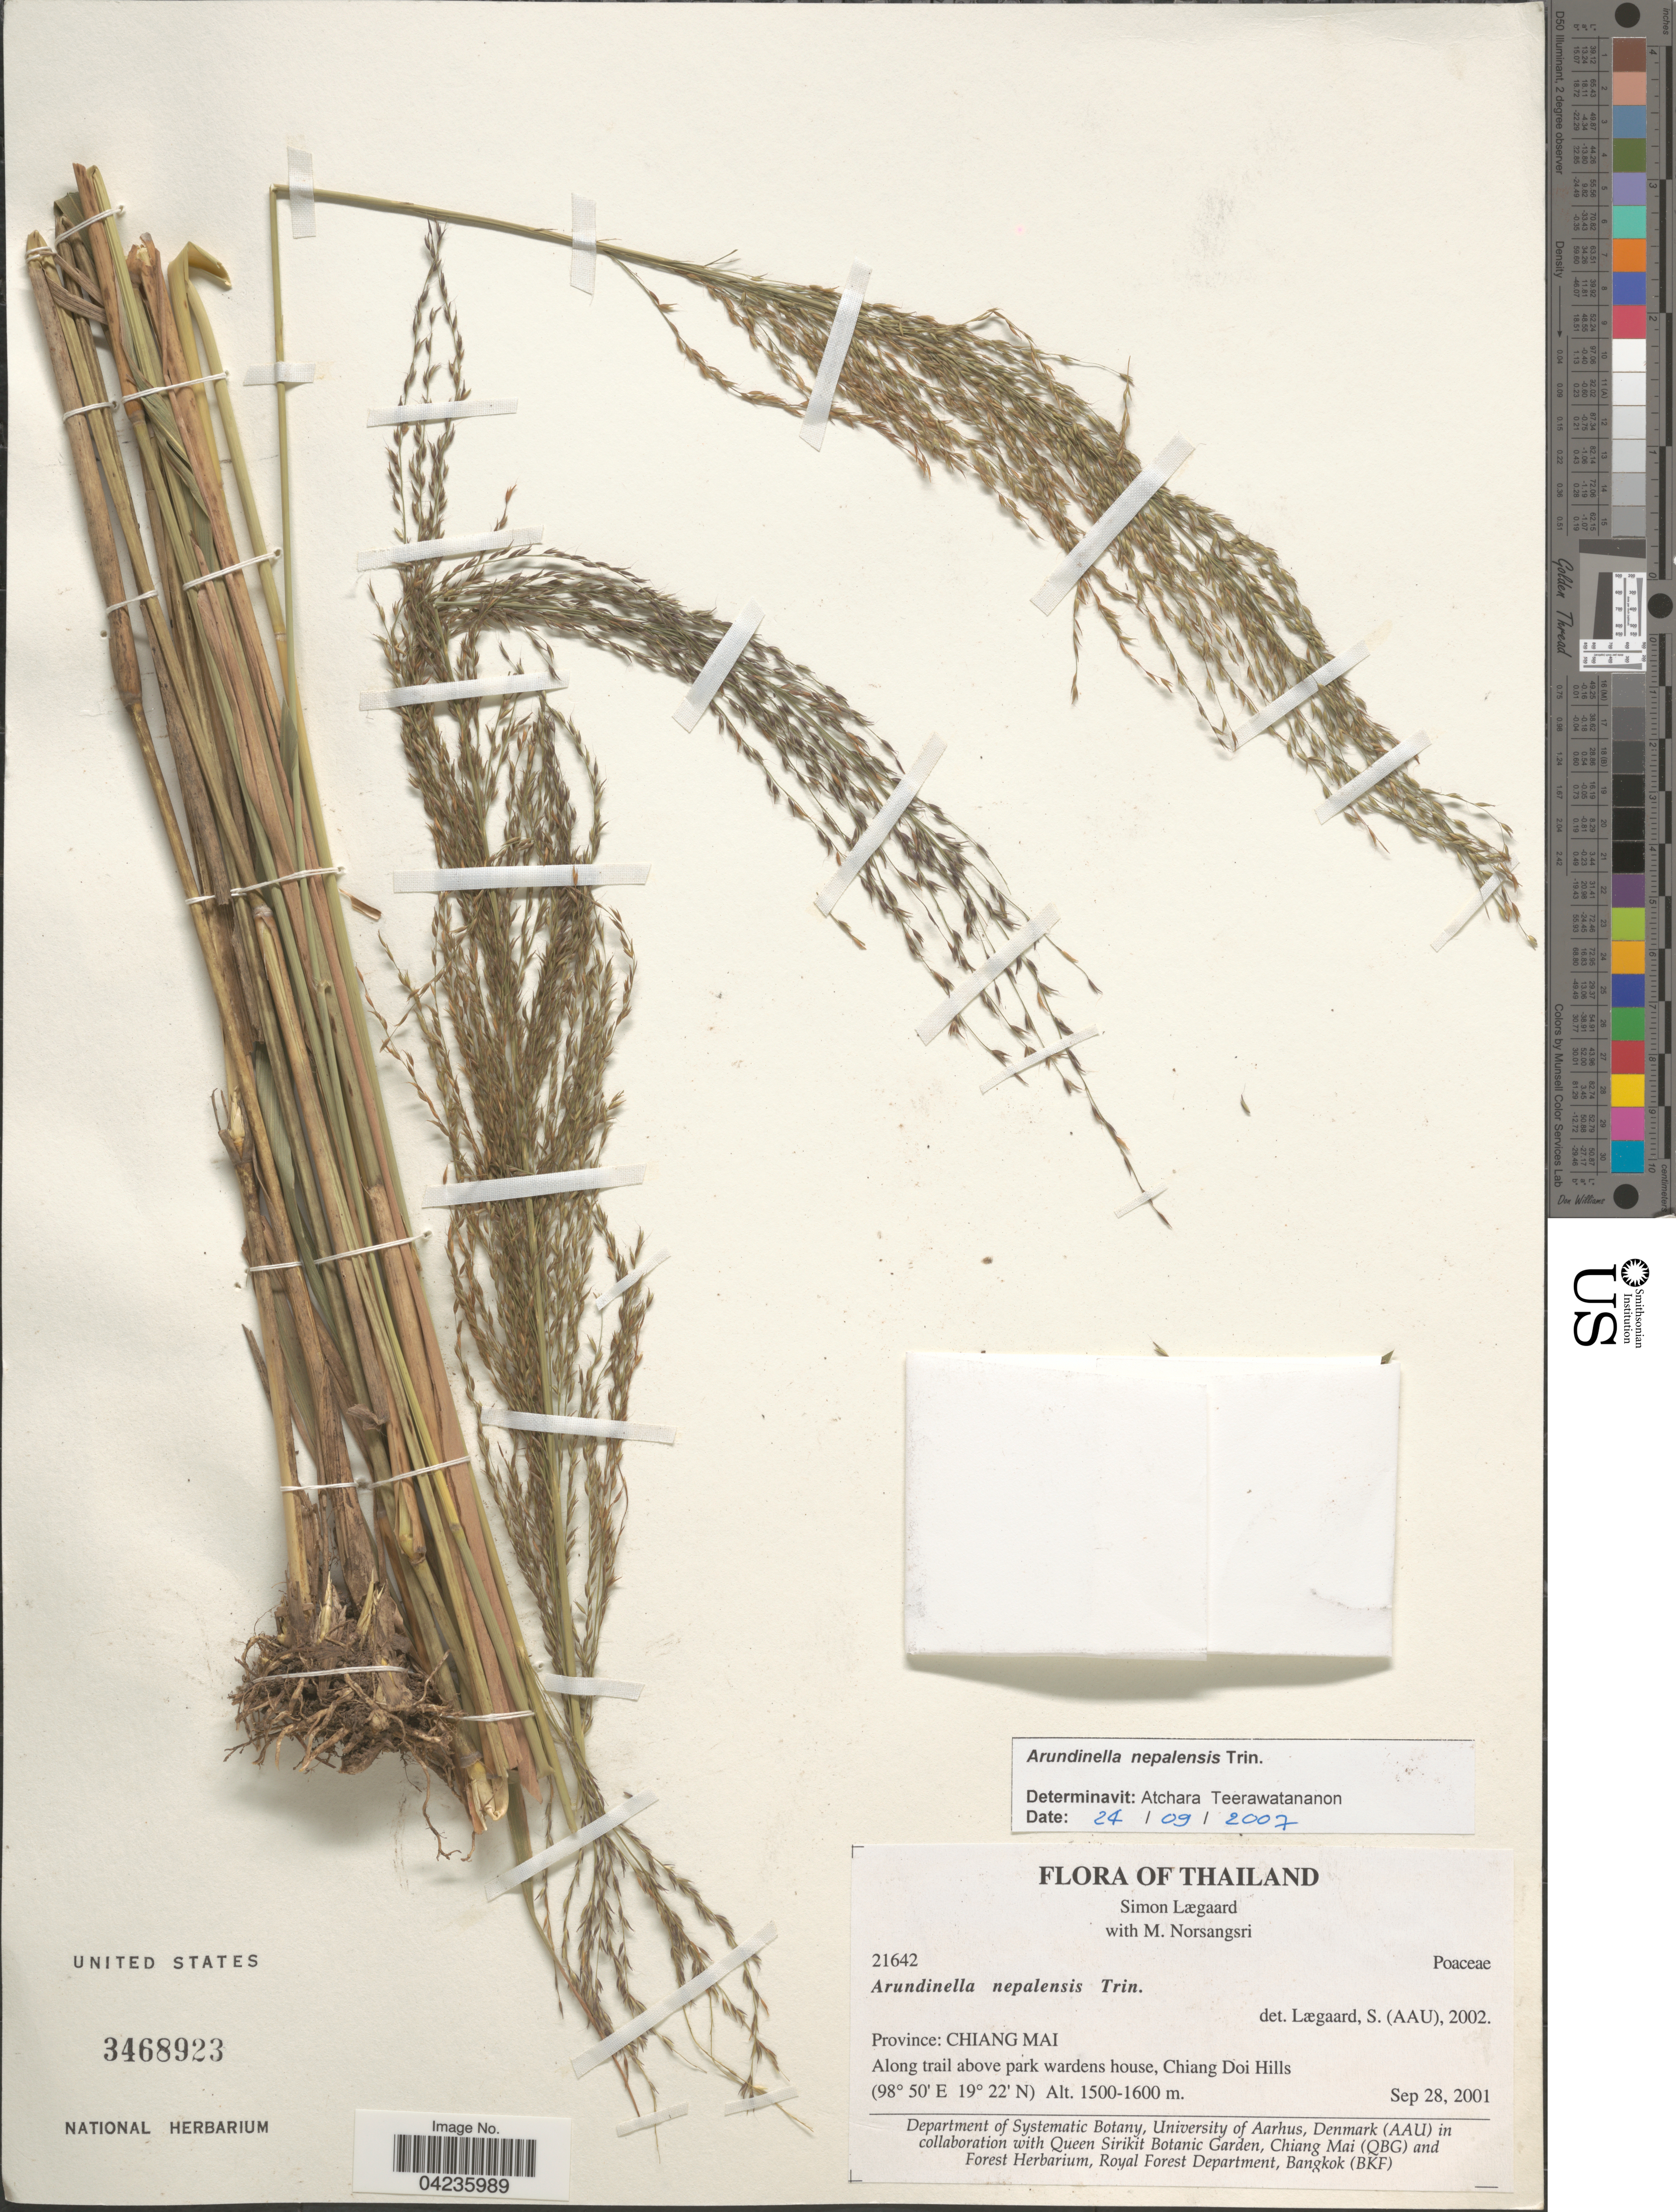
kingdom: Plantae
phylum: Tracheophyta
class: Liliopsida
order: Poales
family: Poaceae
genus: Arundinella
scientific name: Arundinella nepalensis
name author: Trin.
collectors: S. Lægaard & M. Norsangsri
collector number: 21642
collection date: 2001-09-28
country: Thailand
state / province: Chiang Mai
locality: Along trail above park wardens house, Chiang Doi Hills.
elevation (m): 1500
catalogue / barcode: US 3468923